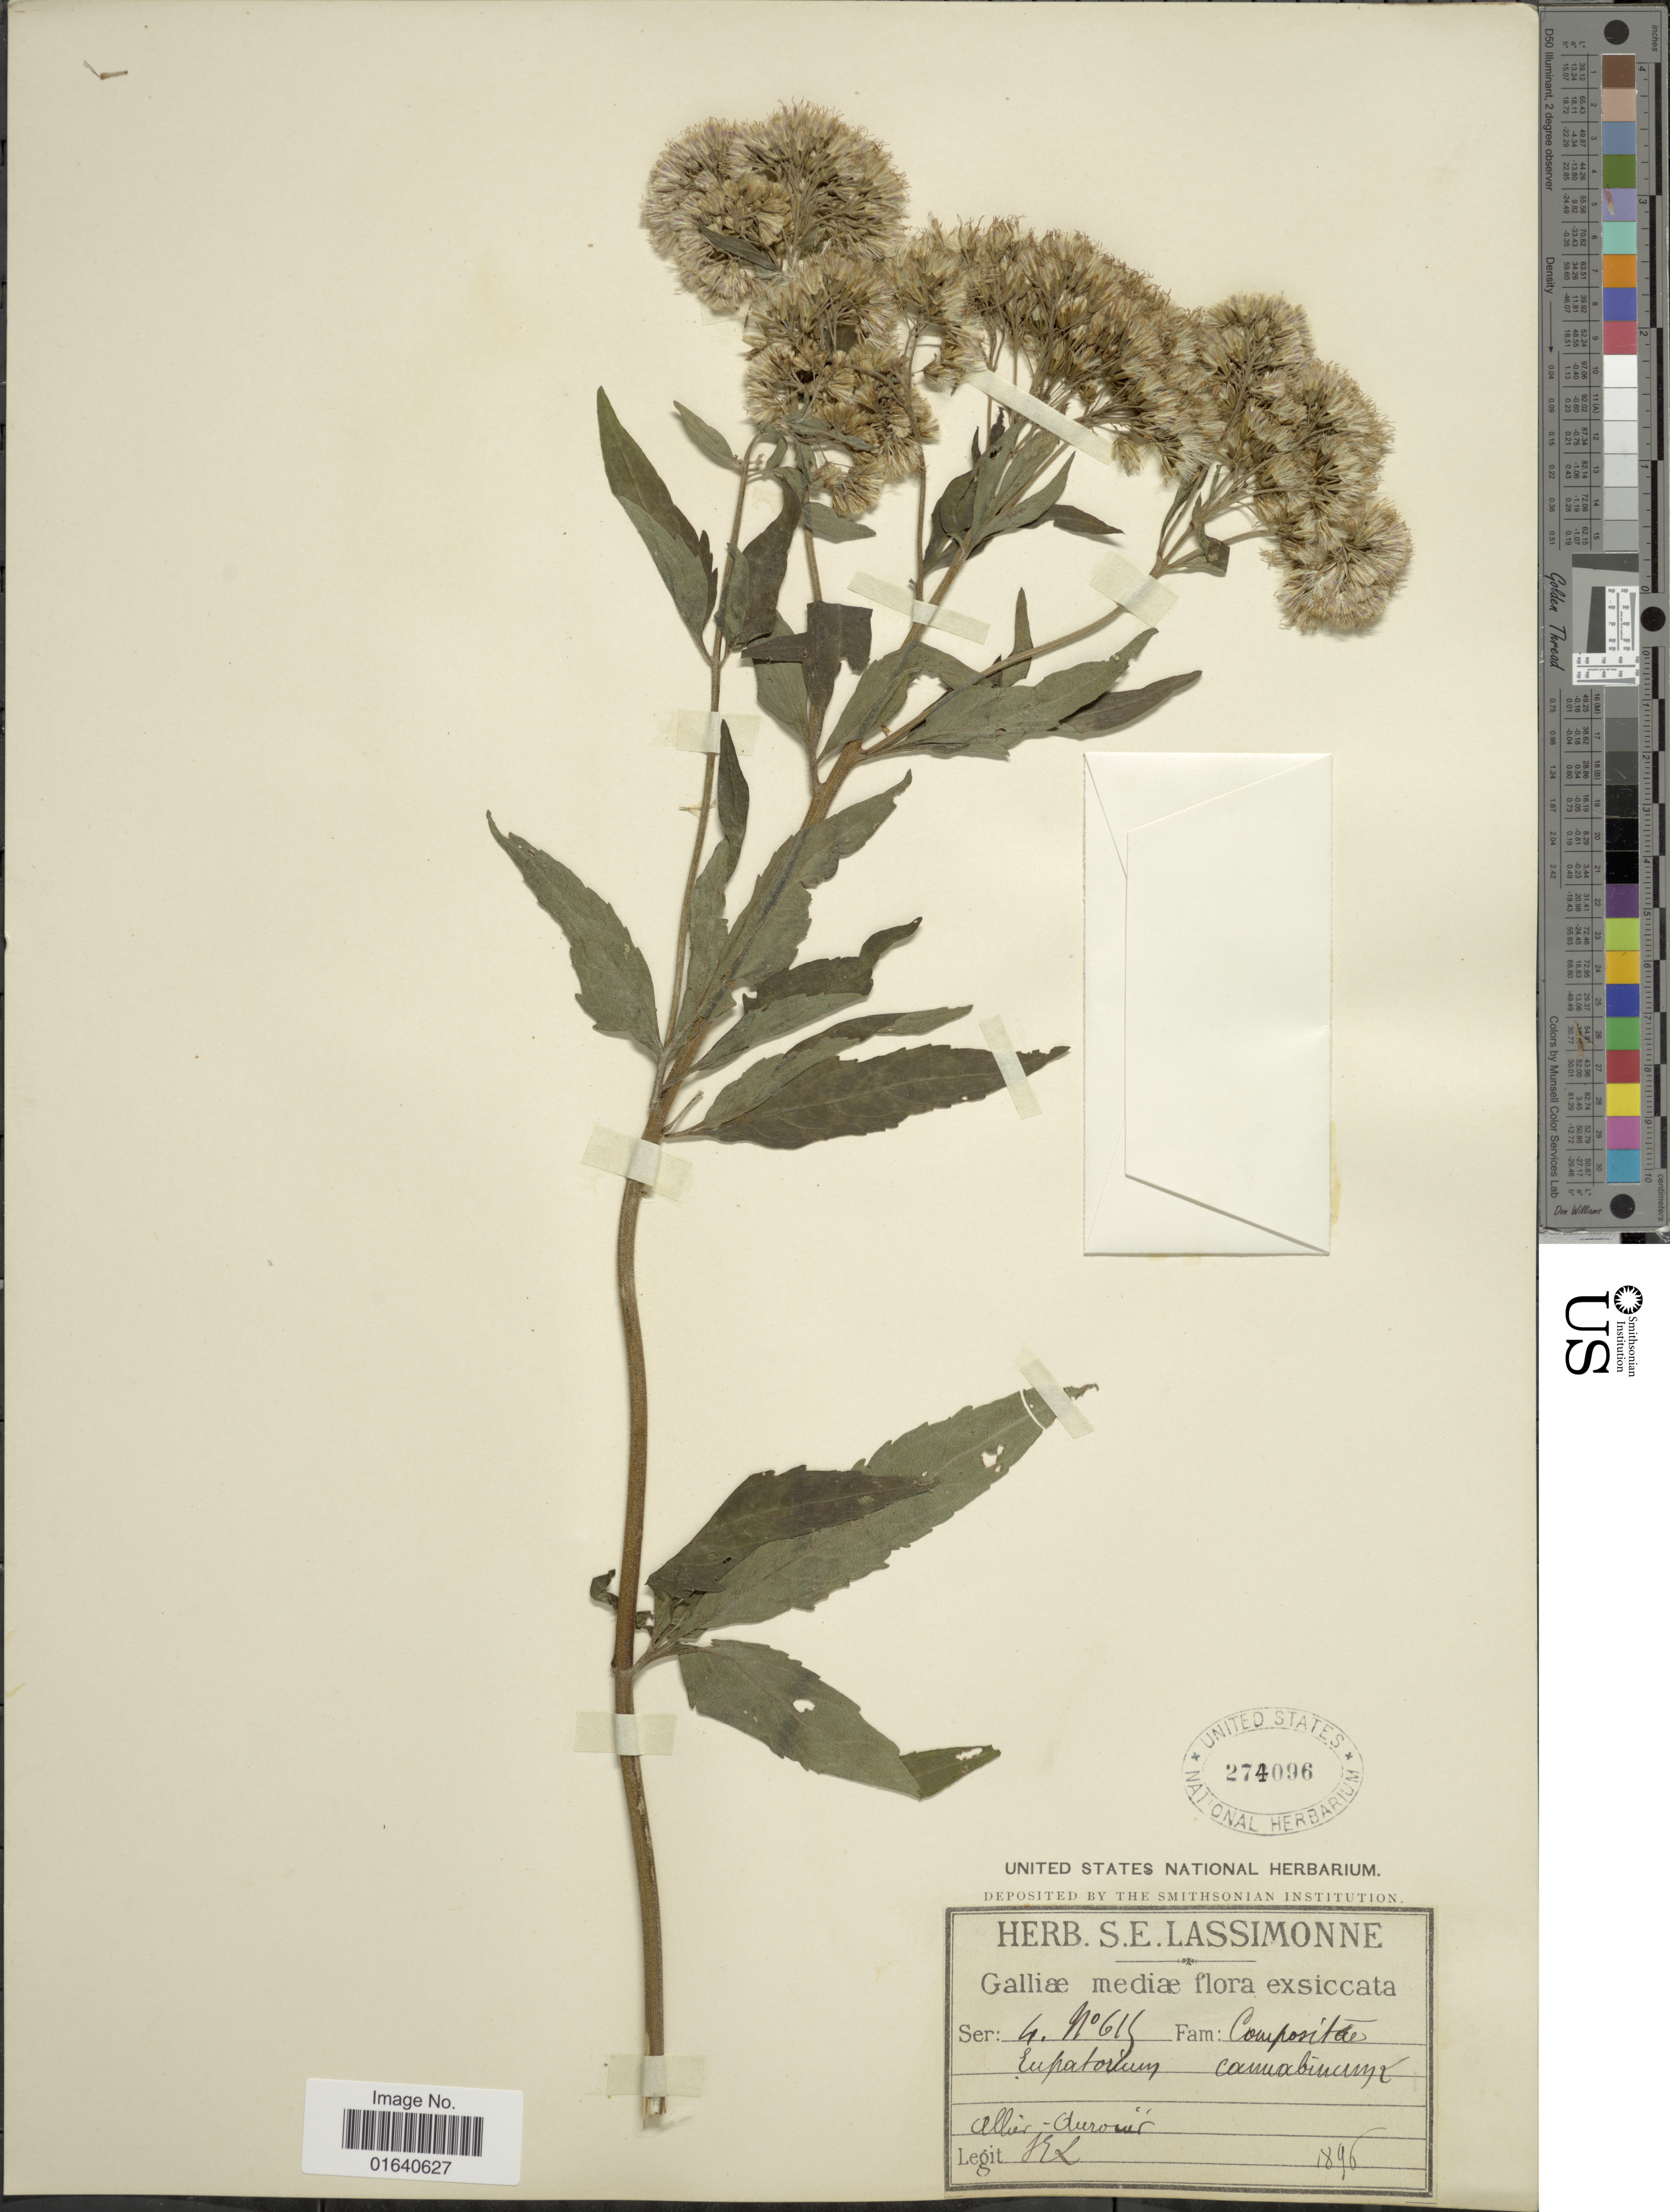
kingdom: Plantae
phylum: Tracheophyta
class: Magnoliopsida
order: Asterales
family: Asteraceae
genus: Eupatorium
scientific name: Eupatorium cannabinum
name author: L.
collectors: S. Lassimonne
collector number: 619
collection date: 1896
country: France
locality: Galliæ mediæ, Allier-Aur [illegible text]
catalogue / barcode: US 274096